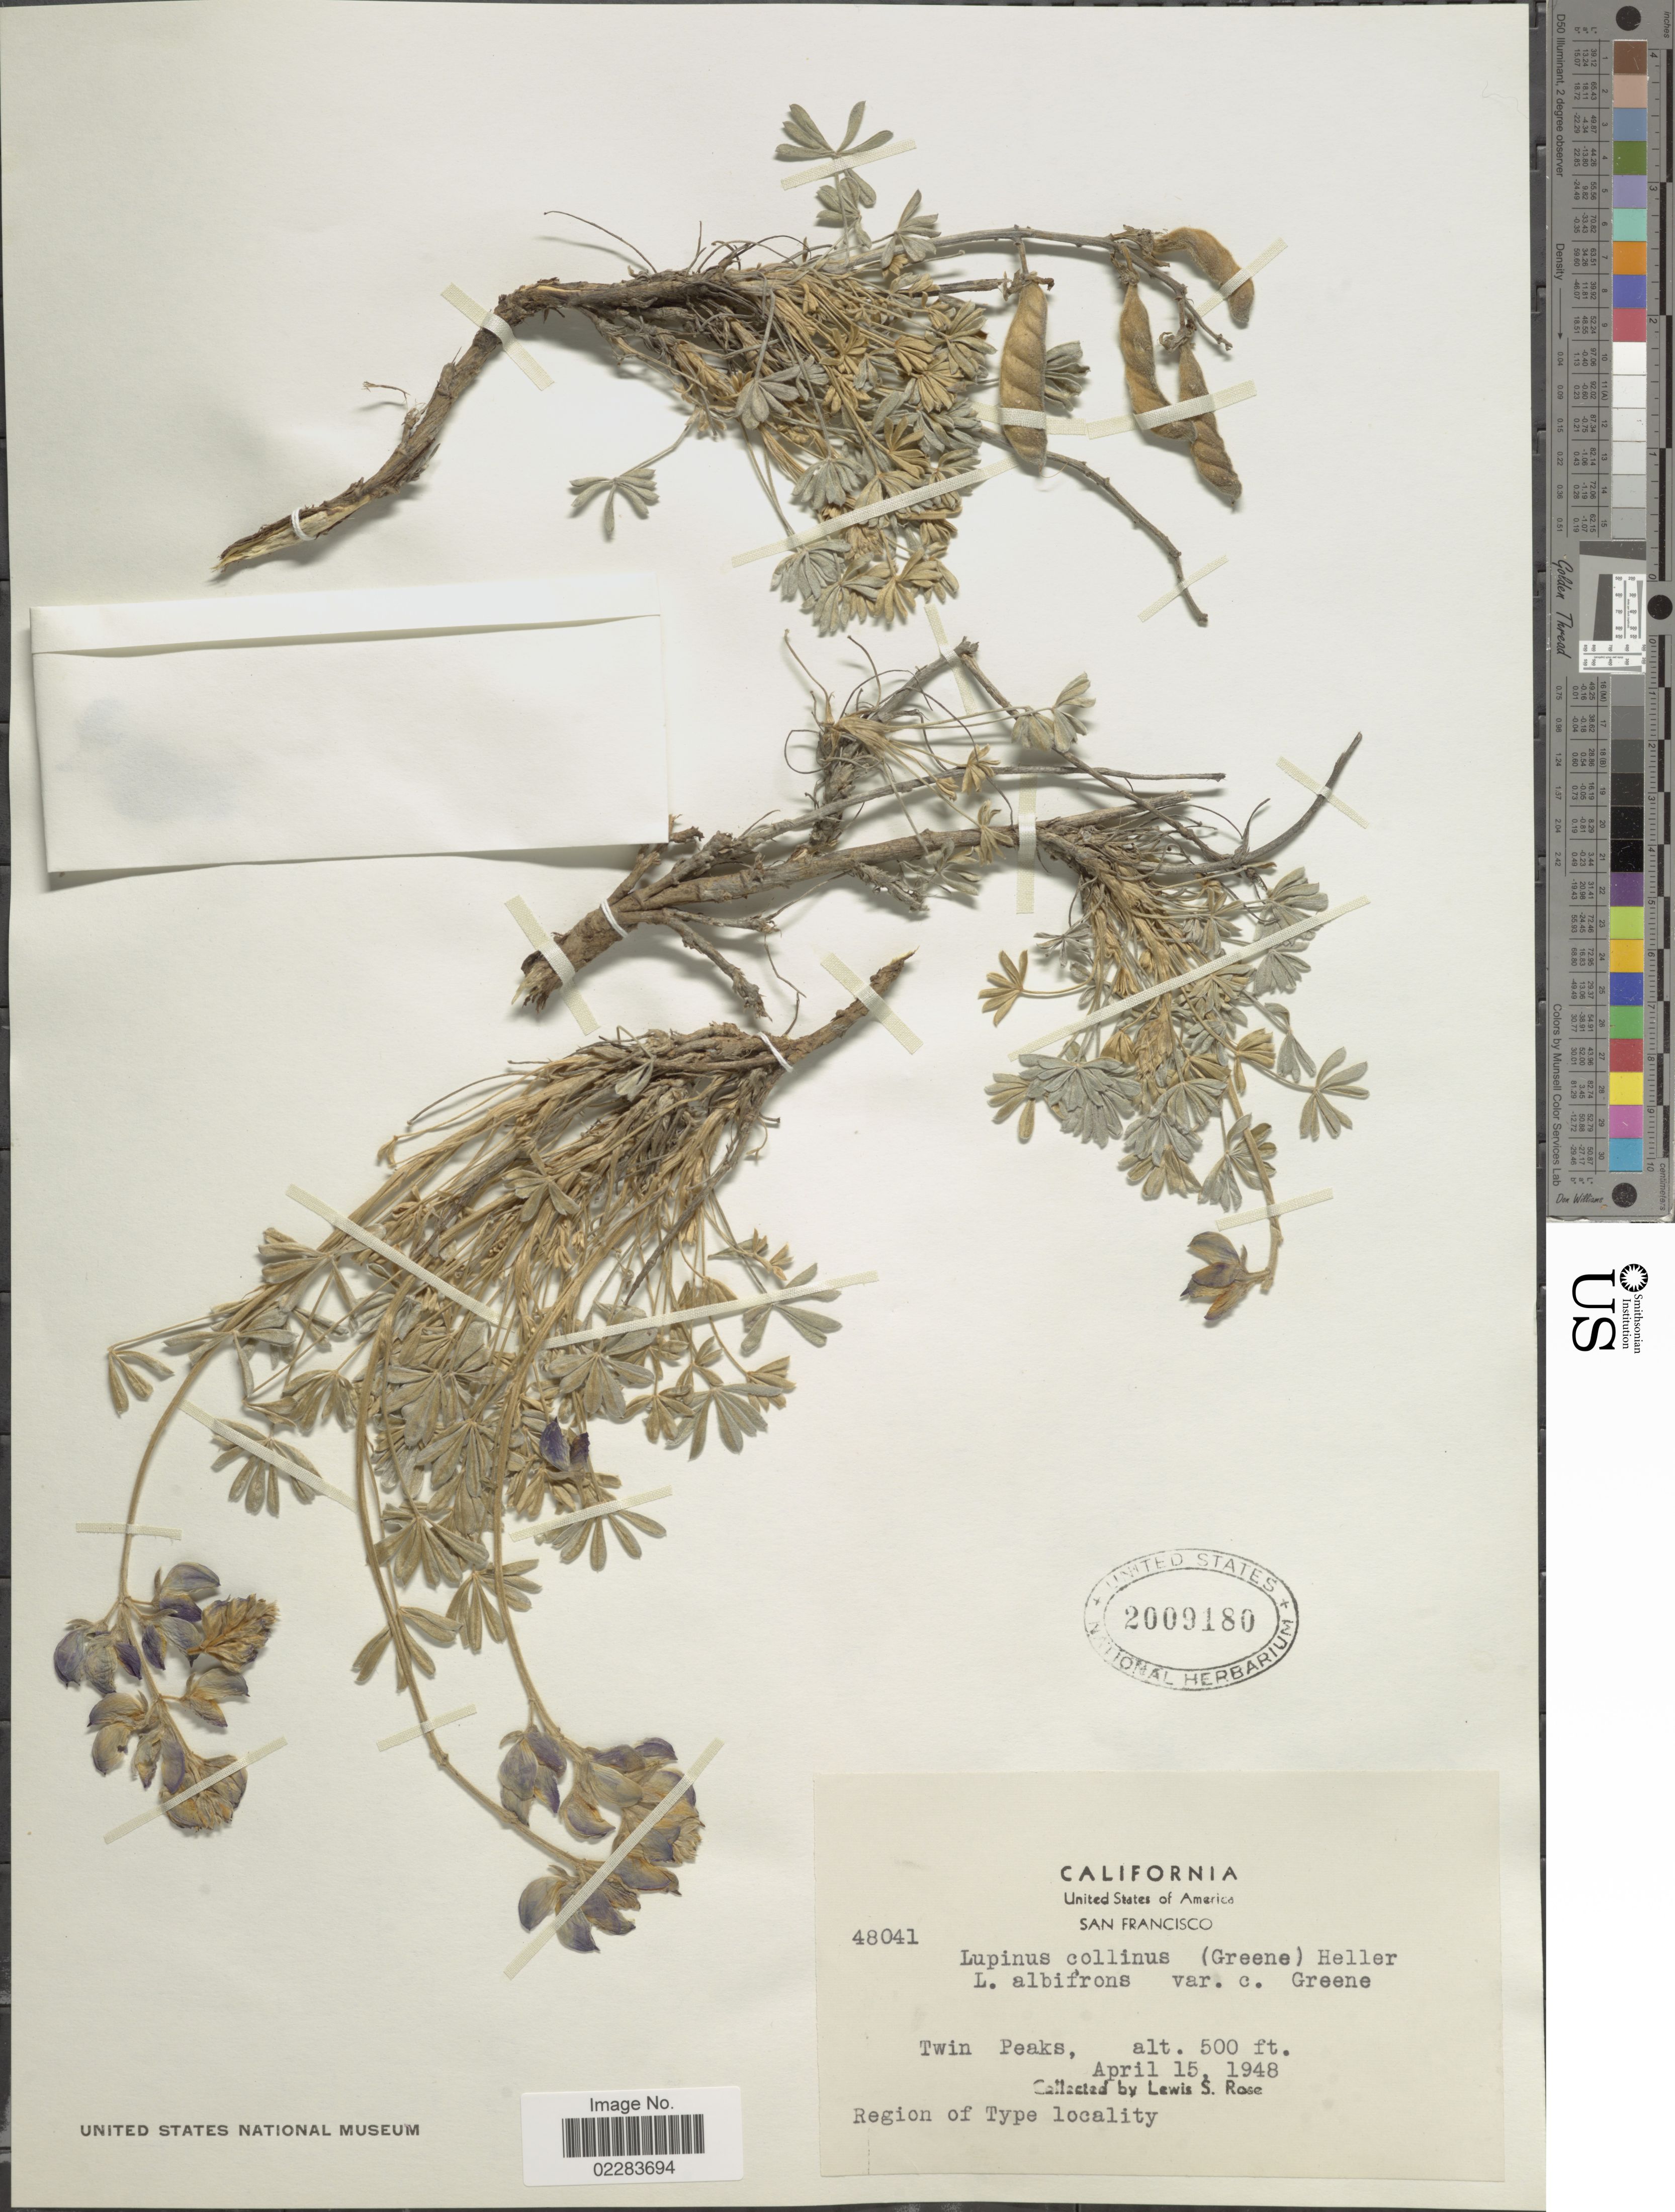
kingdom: Plantae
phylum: Tracheophyta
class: Magnoliopsida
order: Fabales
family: Fabaceae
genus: Lupinus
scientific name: Lupinus albifrons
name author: Benth.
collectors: L. S. Rose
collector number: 48041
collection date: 1948-04-15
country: United States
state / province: California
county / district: San Francisco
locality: San Francisco. Twin Peaks, Region Type locality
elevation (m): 152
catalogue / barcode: US 2009180